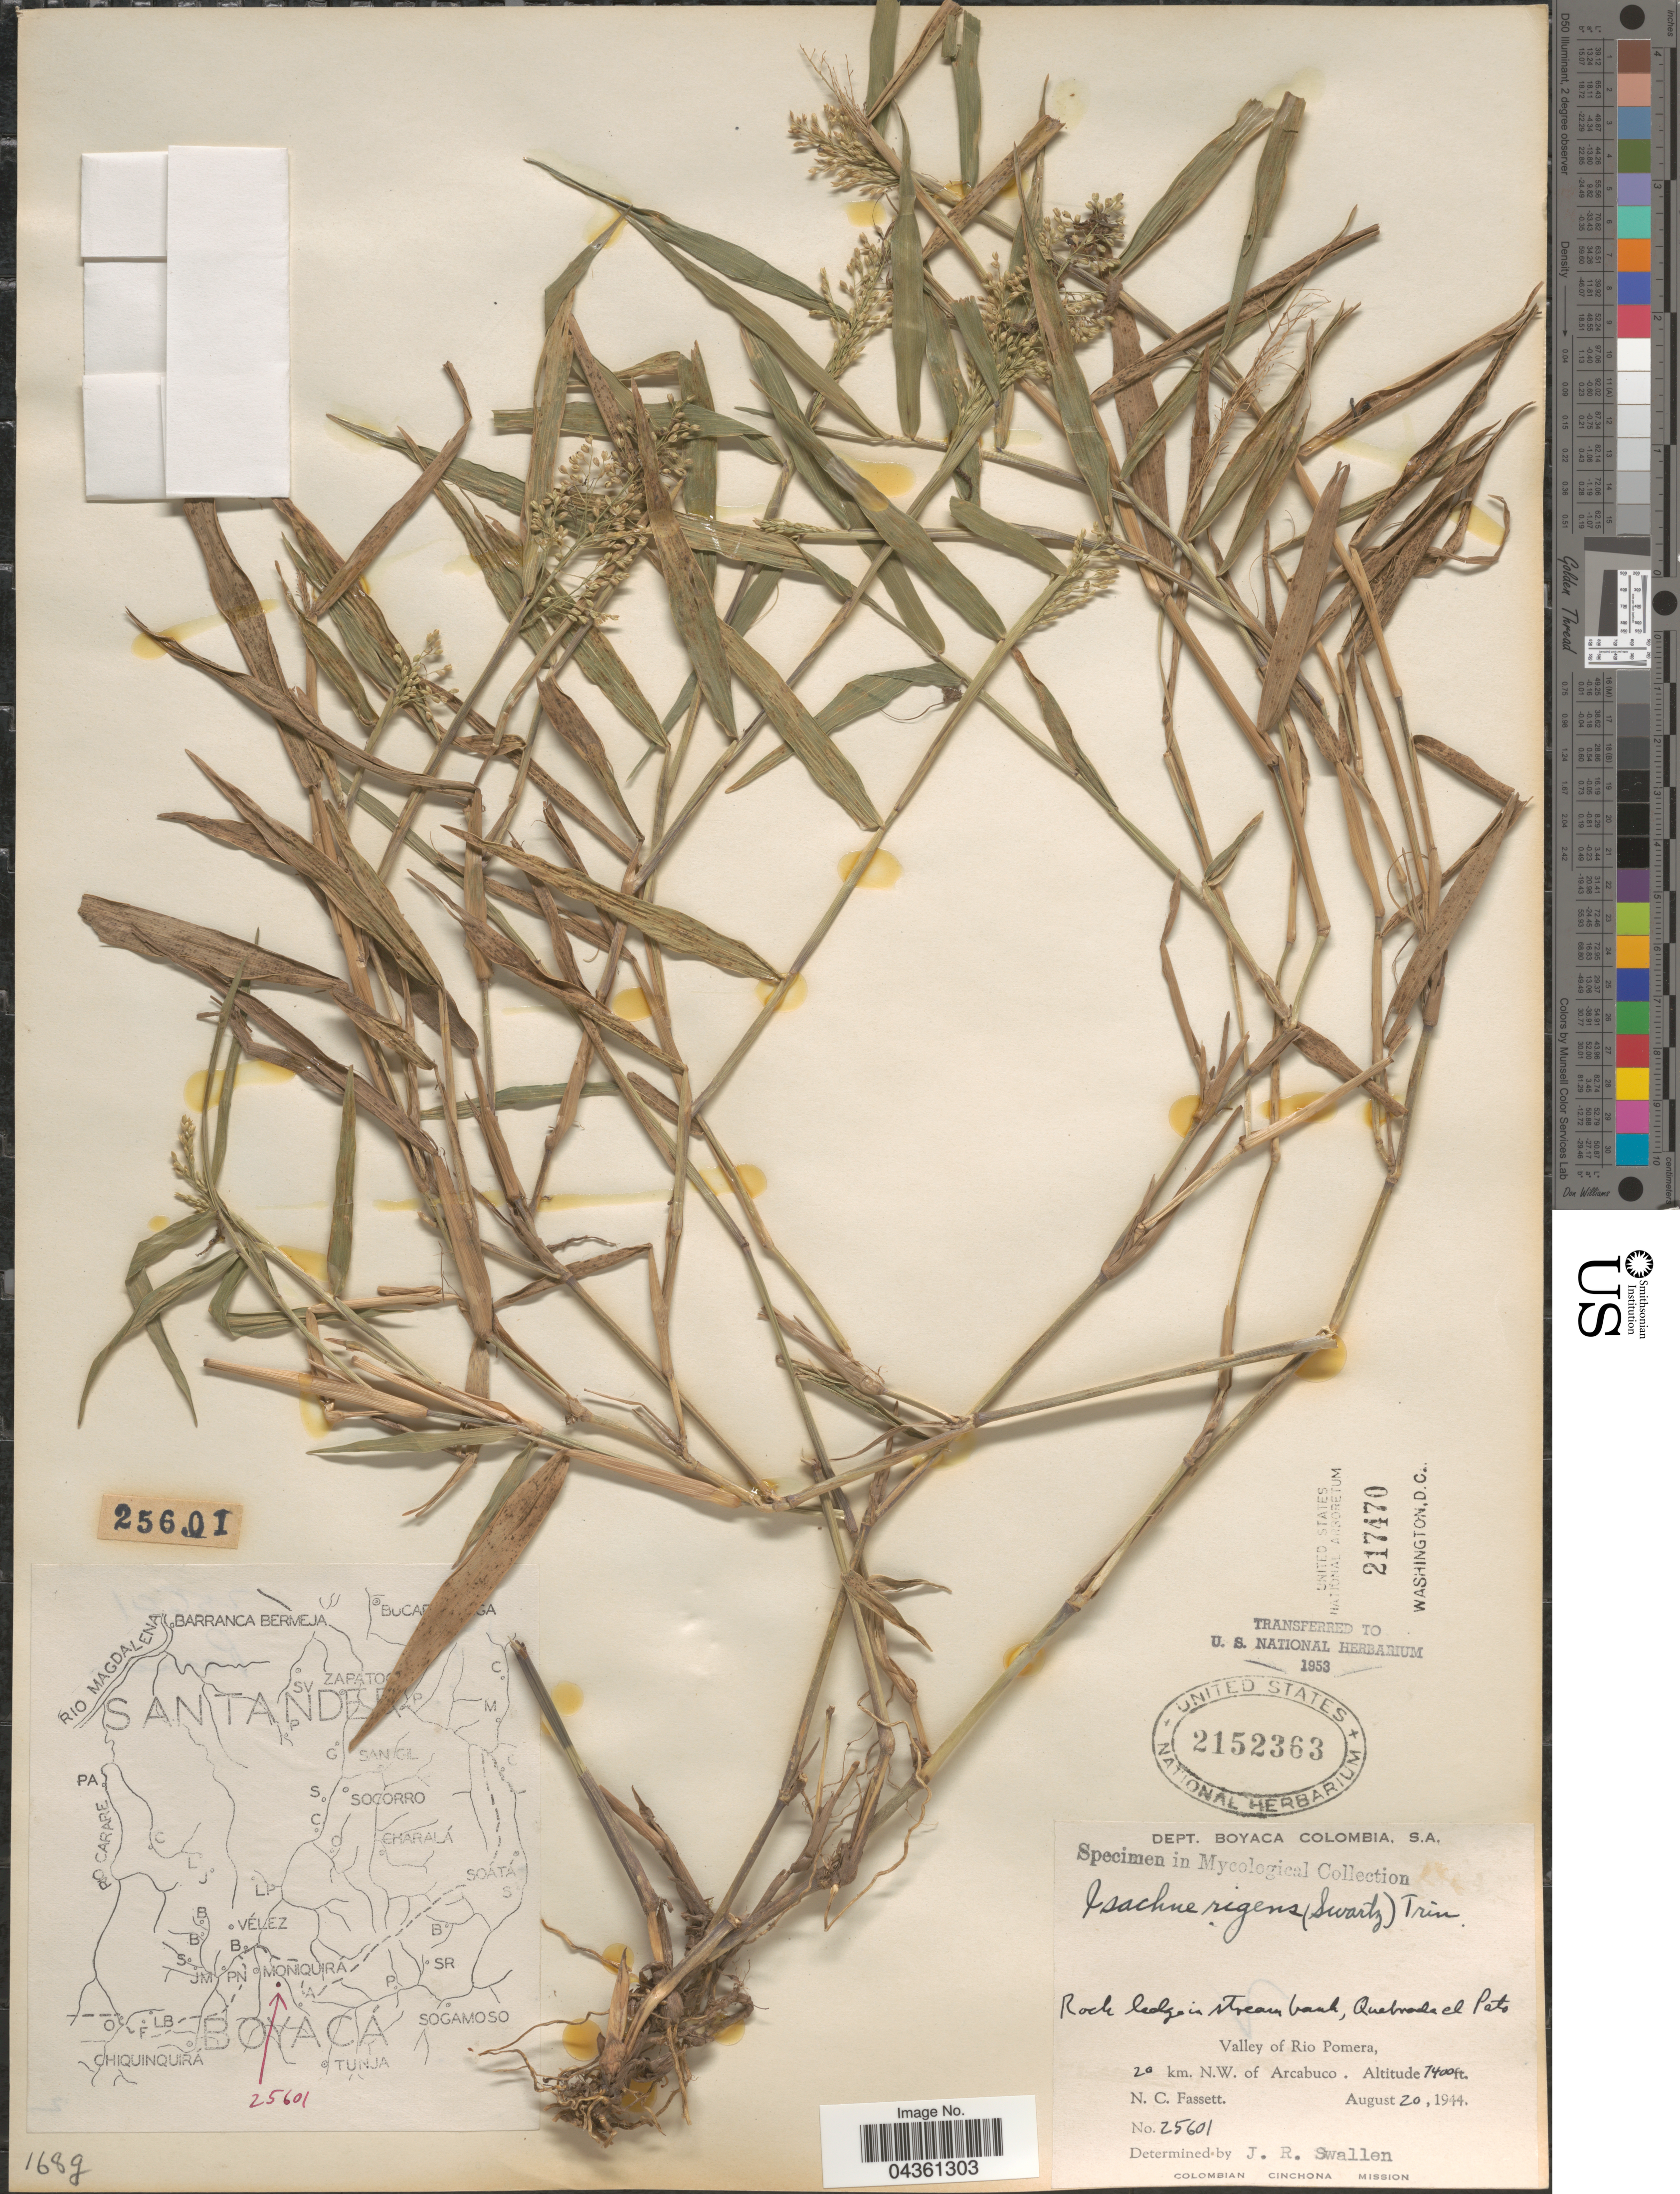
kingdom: Plantae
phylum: Tracheophyta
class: Liliopsida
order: Poales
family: Poaceae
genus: Isachne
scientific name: Isachne rigens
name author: (Sw.) Trin.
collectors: N. C. Fassett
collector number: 25601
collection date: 1944-08-20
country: Colombia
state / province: Boyacá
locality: Dept. Boyaca. Rock ledge in stream bank, Quebrada el Pato. Valley of Rio Pomera, 20 km. N.W. of Arcabuco. Colombian Cinchona Mission.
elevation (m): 2256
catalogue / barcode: US 2152363